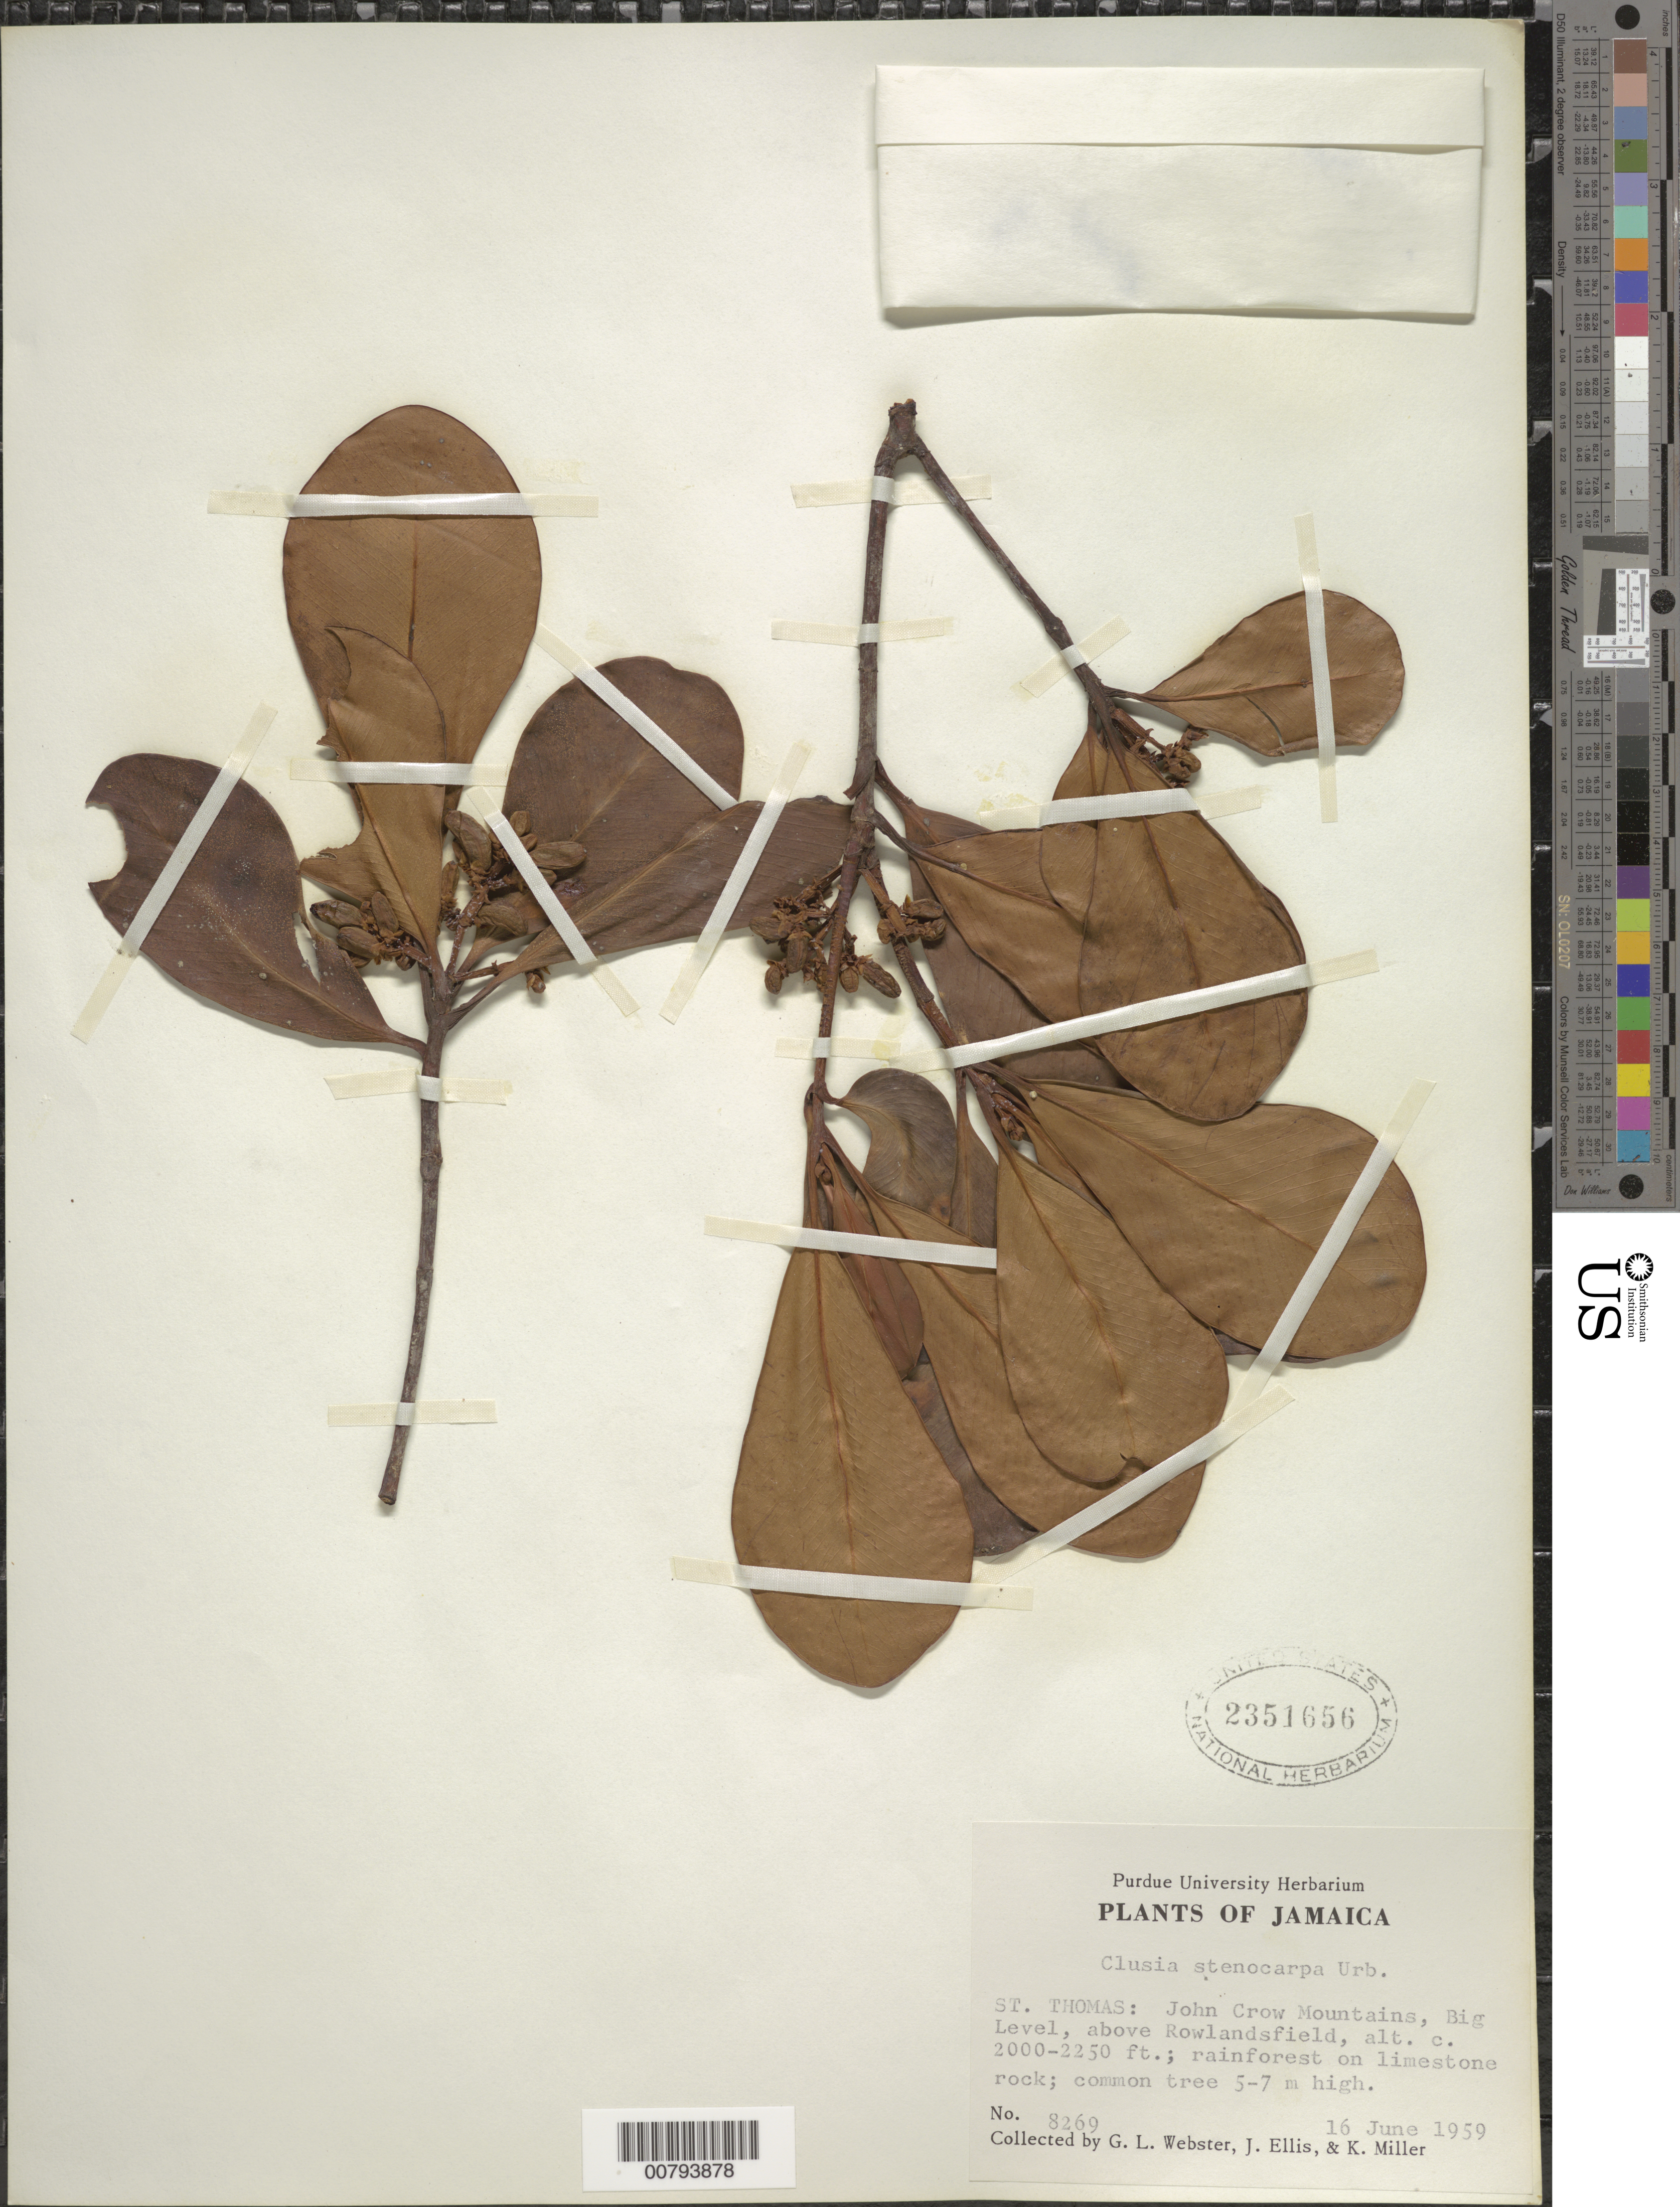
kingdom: Plantae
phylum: Tracheophyta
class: Magnoliopsida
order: Malpighiales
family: Clusiaceae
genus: Clusia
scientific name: Clusia stenocarpa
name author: Urb.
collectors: G. L. Webster, J. R. Ellis & K. Miller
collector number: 8269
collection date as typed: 16 Jun 1959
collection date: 1959-06-16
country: Jamaica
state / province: Saint Thomas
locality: John Crow Mountains, Big Level, above Rowlandsfield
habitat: Rainforest on limestone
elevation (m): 610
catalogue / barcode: US 2351656